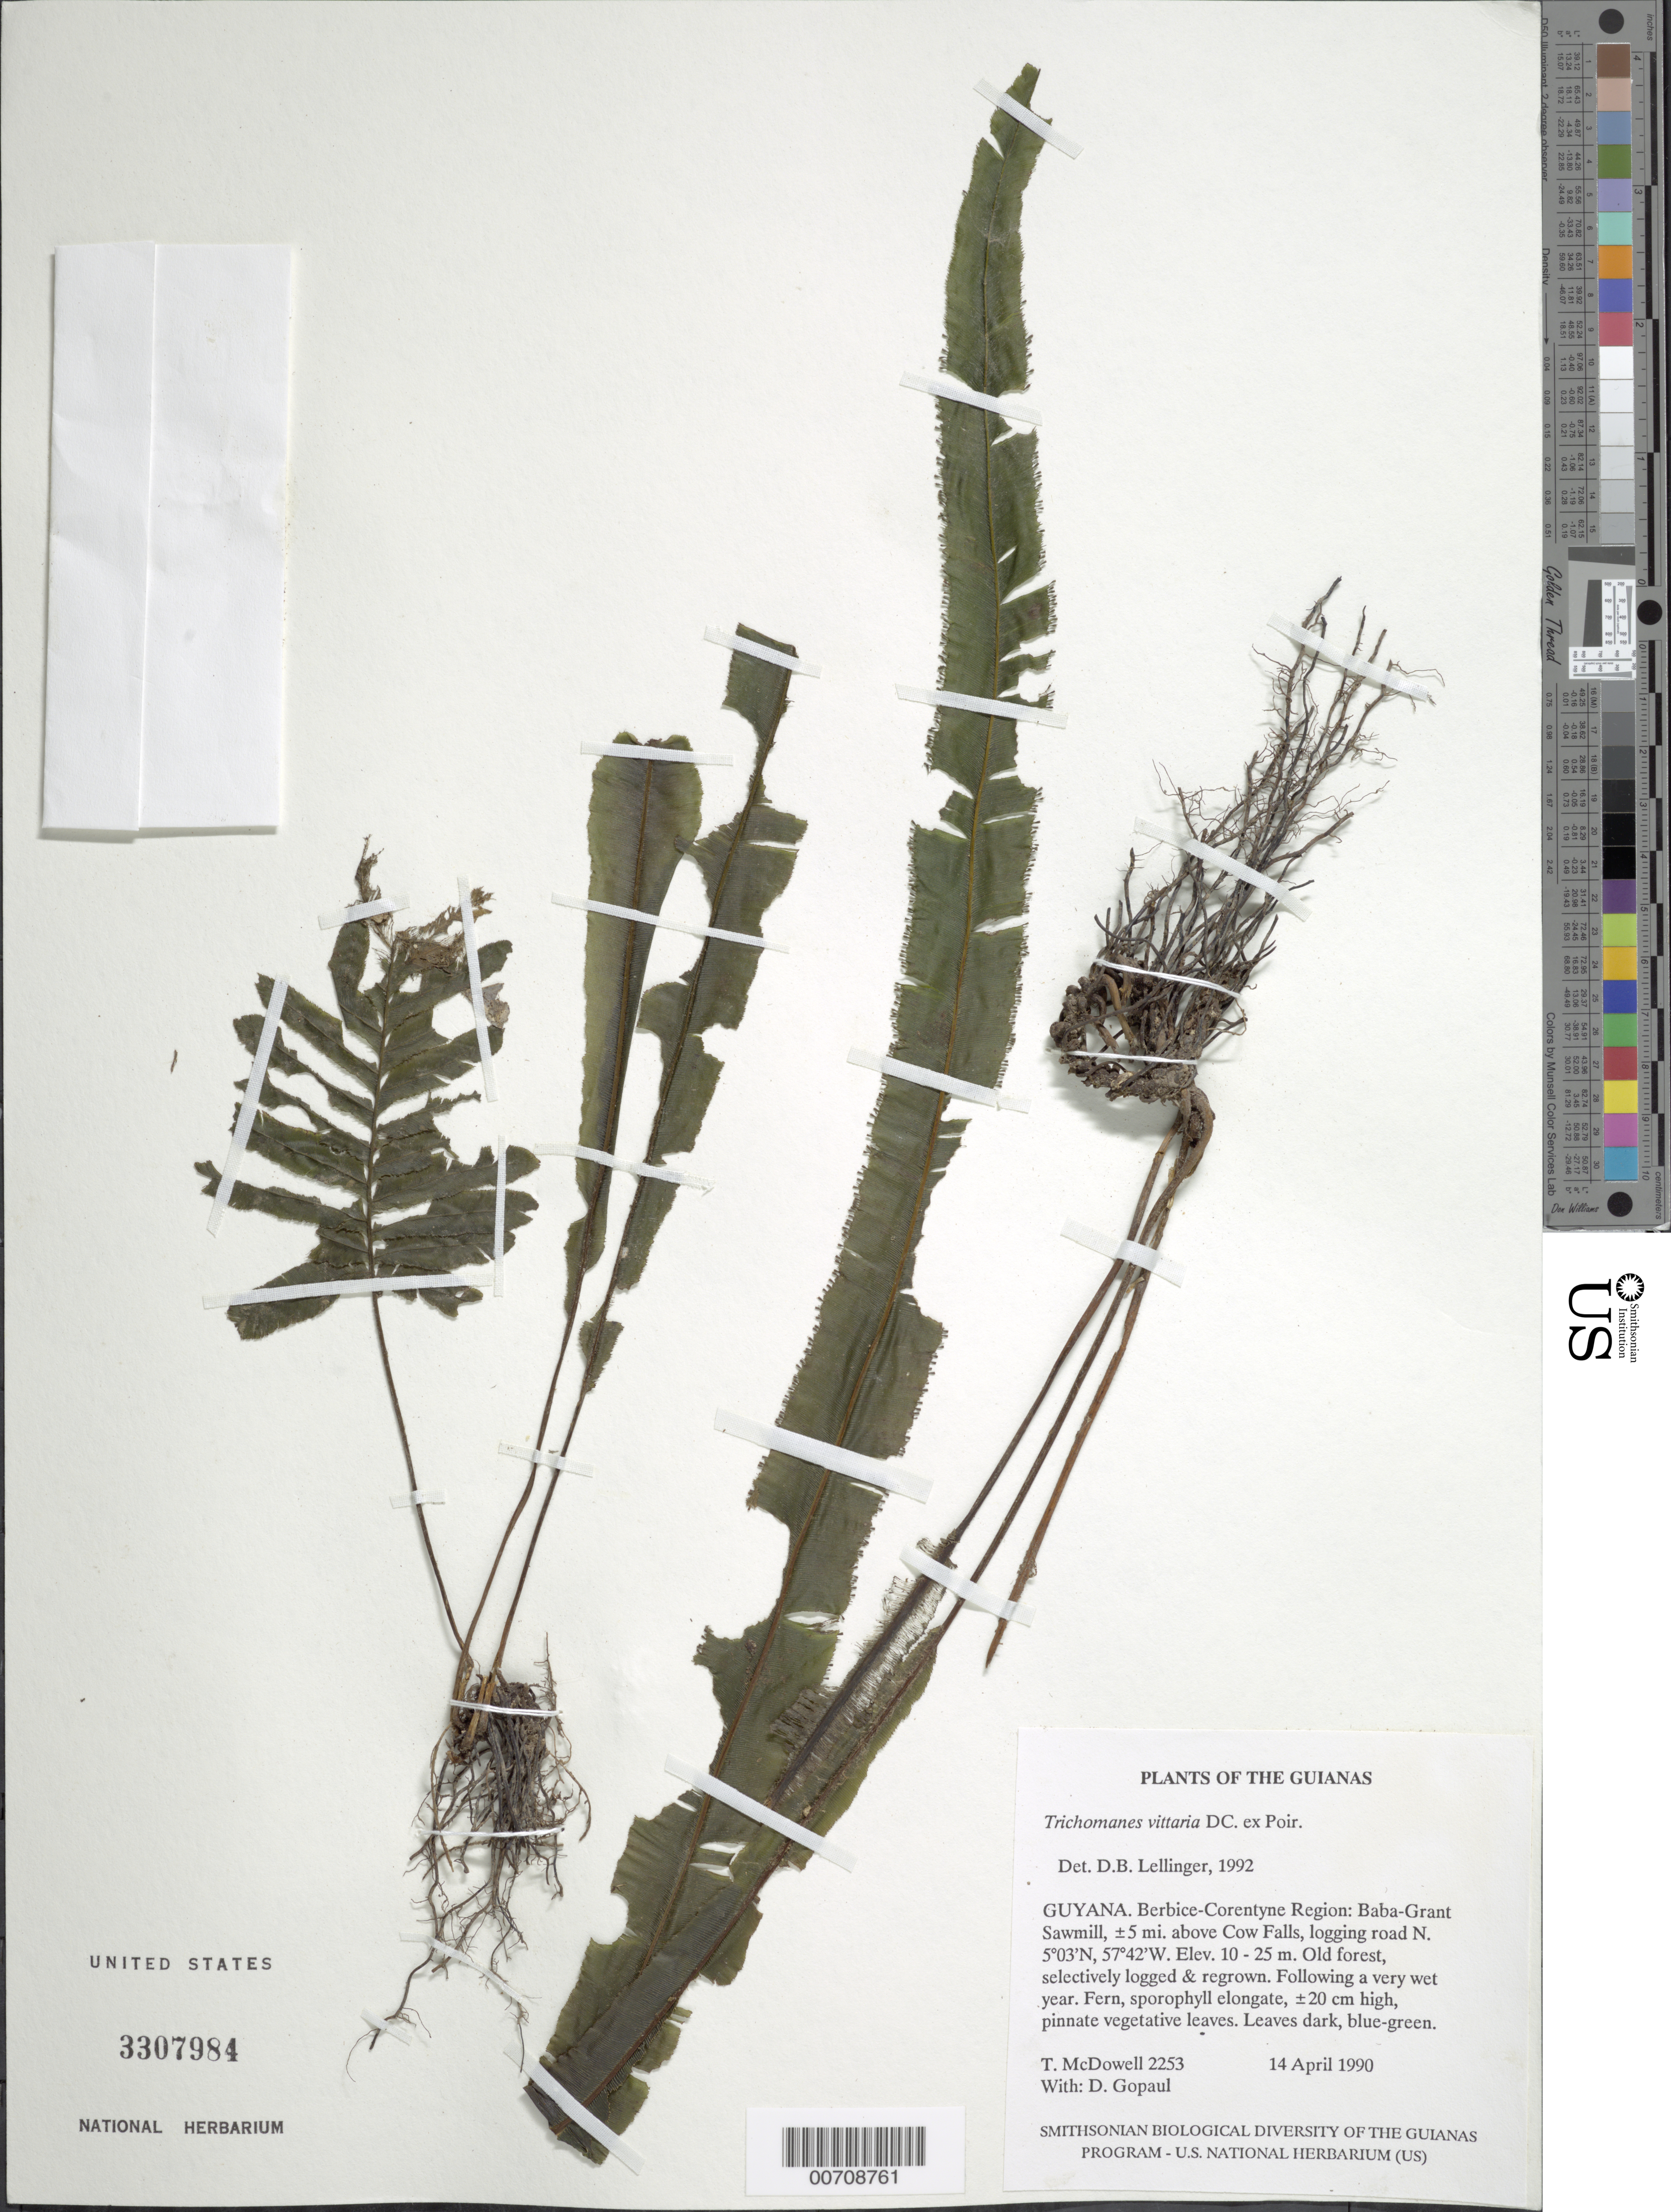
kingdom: Plantae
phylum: Tracheophyta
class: Polypodiopsida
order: Hymenophyllales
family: Hymenophyllaceae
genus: Trichomanes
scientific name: Trichomanes vittaria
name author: DC. ex Poir.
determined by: Lellinger, David B., (BOT), Smithsonian Institution - National Museum of Natural History (UNITED STATES)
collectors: T. McDowell & D. Gopaul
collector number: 2253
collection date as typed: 14 April 1990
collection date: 1990-04-14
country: Guyana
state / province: E. Berbice-Corentyne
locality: Baba-Grant Sawmill, ±5 mi. above Cow Falls, Corentyne River. ±4 mi. N by logging road from landing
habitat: Old forest, selectively logged & regrown. Following a very wet year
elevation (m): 10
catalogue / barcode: US 3307984